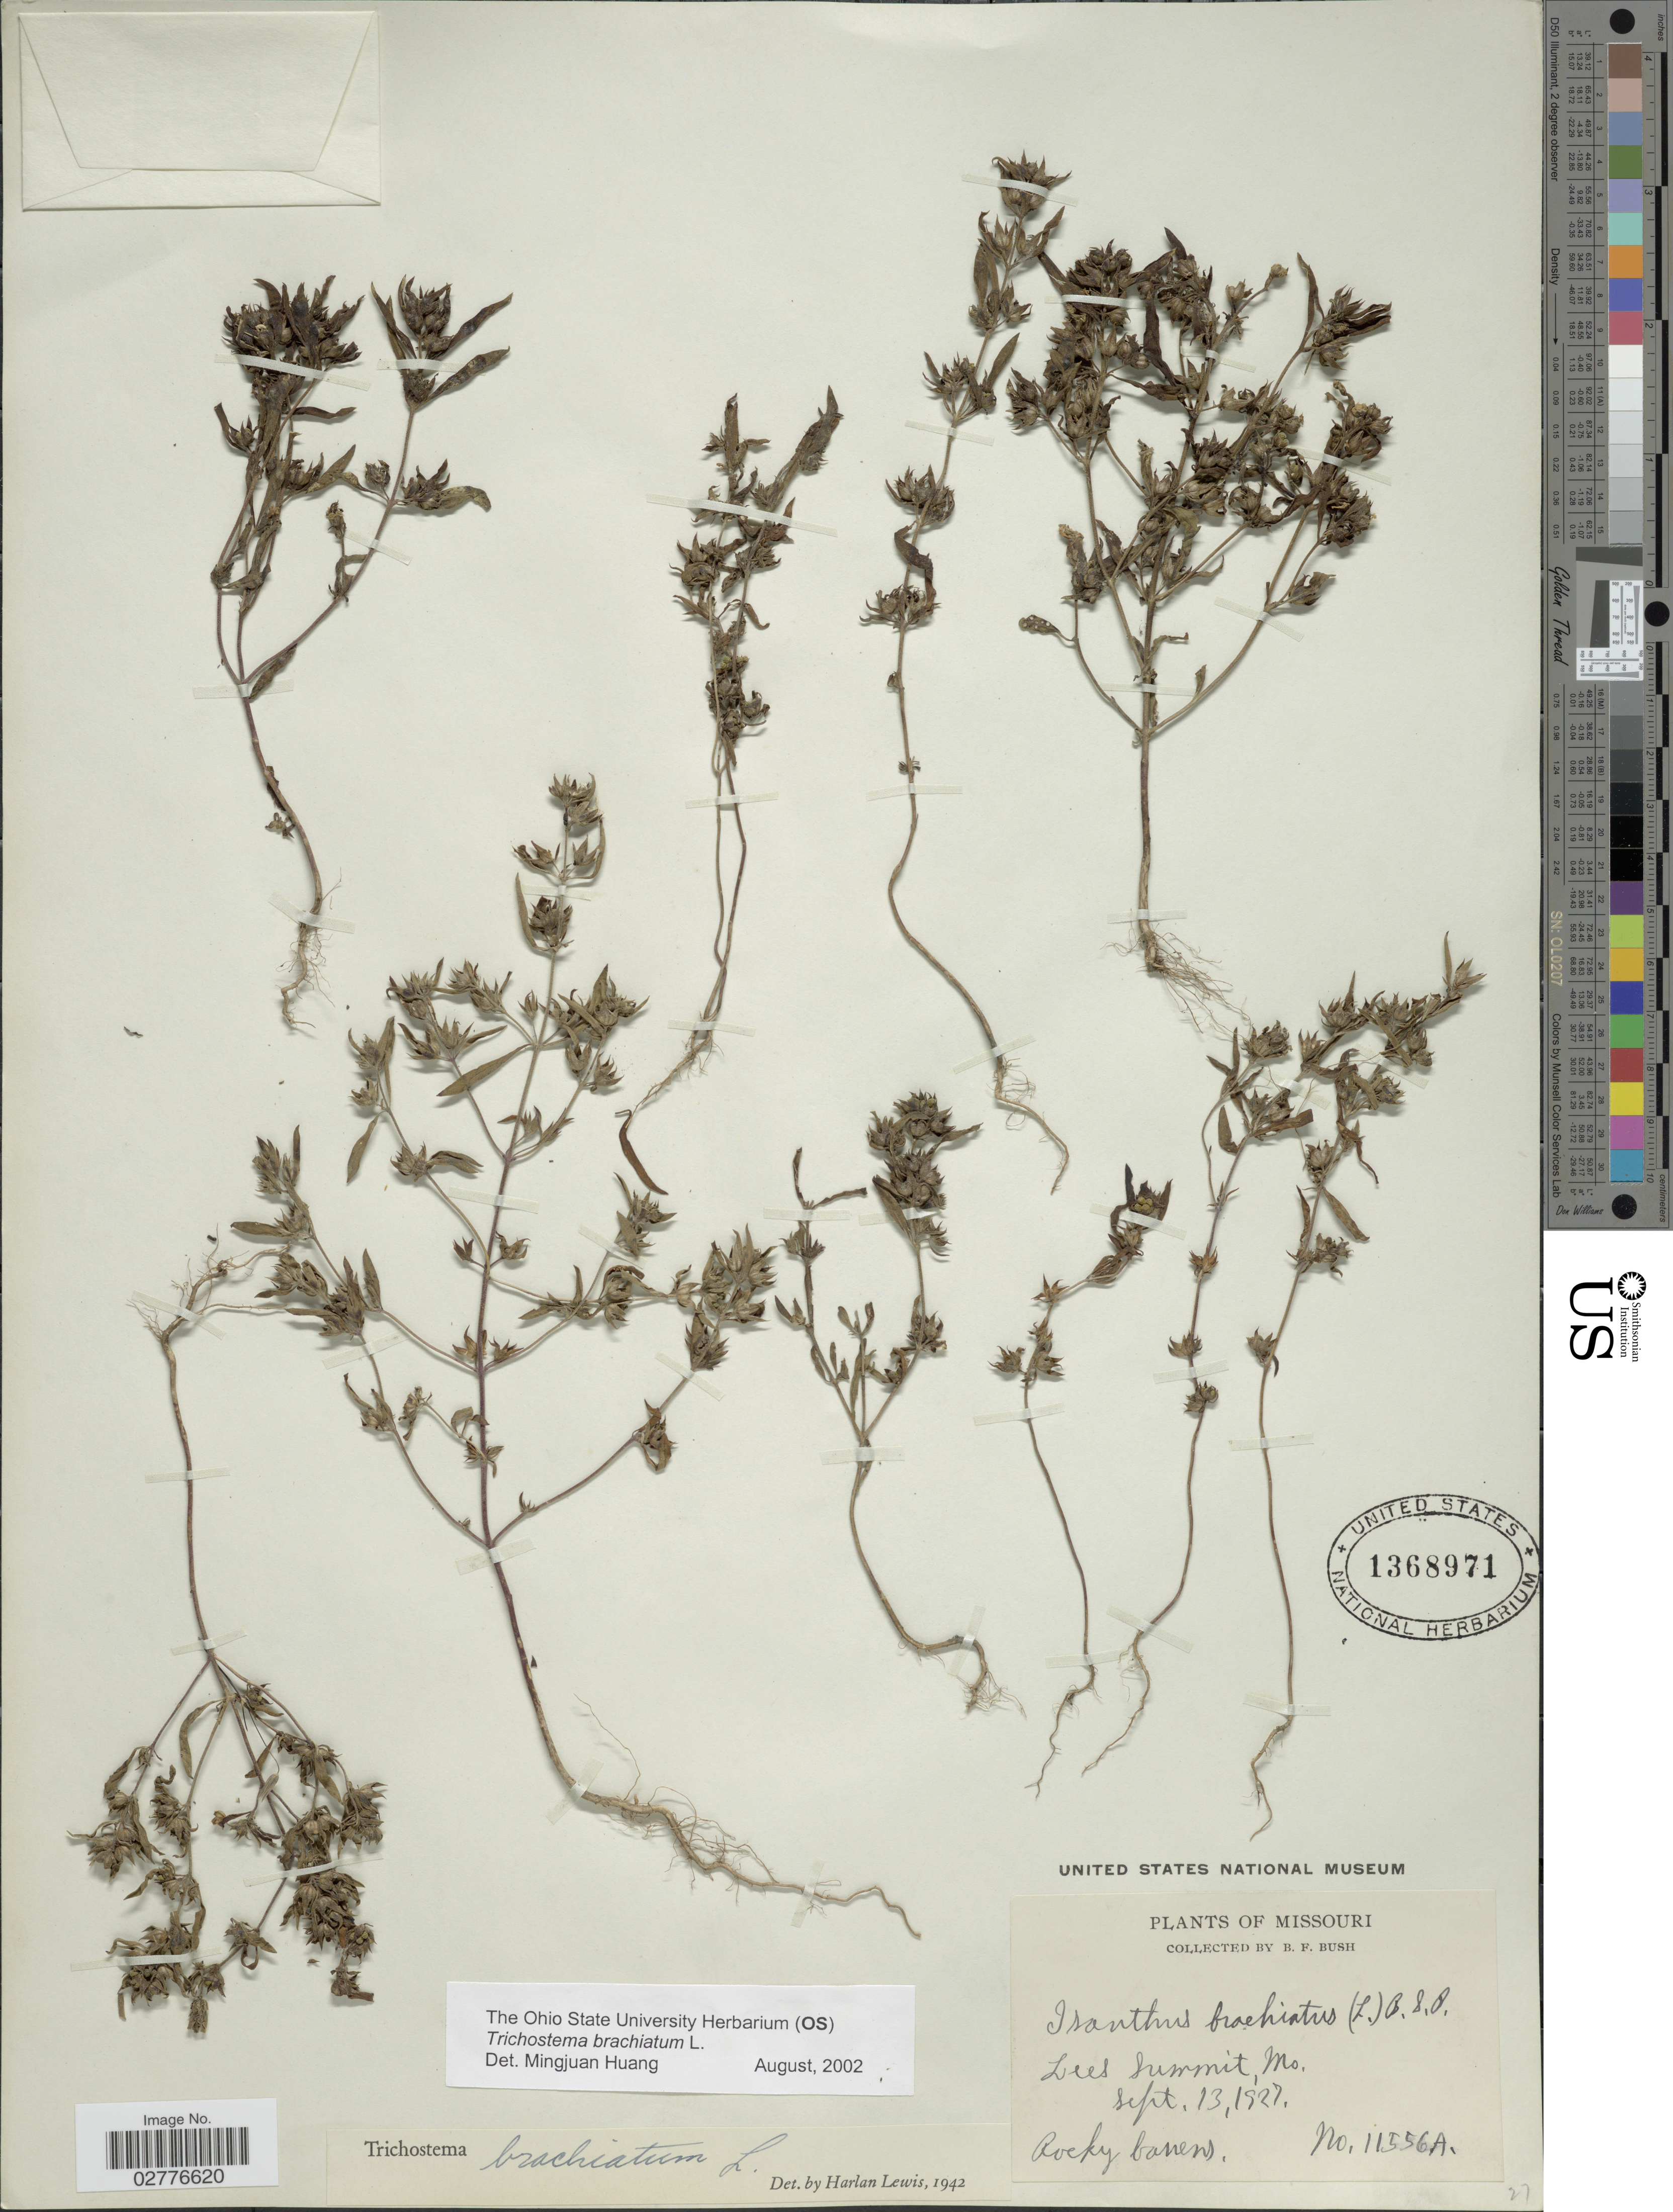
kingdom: Plantae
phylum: Tracheophyta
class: Magnoliopsida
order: Lamiales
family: Lamiaceae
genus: Trichostema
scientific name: Trichostema brachiatum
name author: L.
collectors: B. F. Bush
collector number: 11556A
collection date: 1927-09-13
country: United States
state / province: Missouri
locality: Lees Summit.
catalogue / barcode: US 1368971